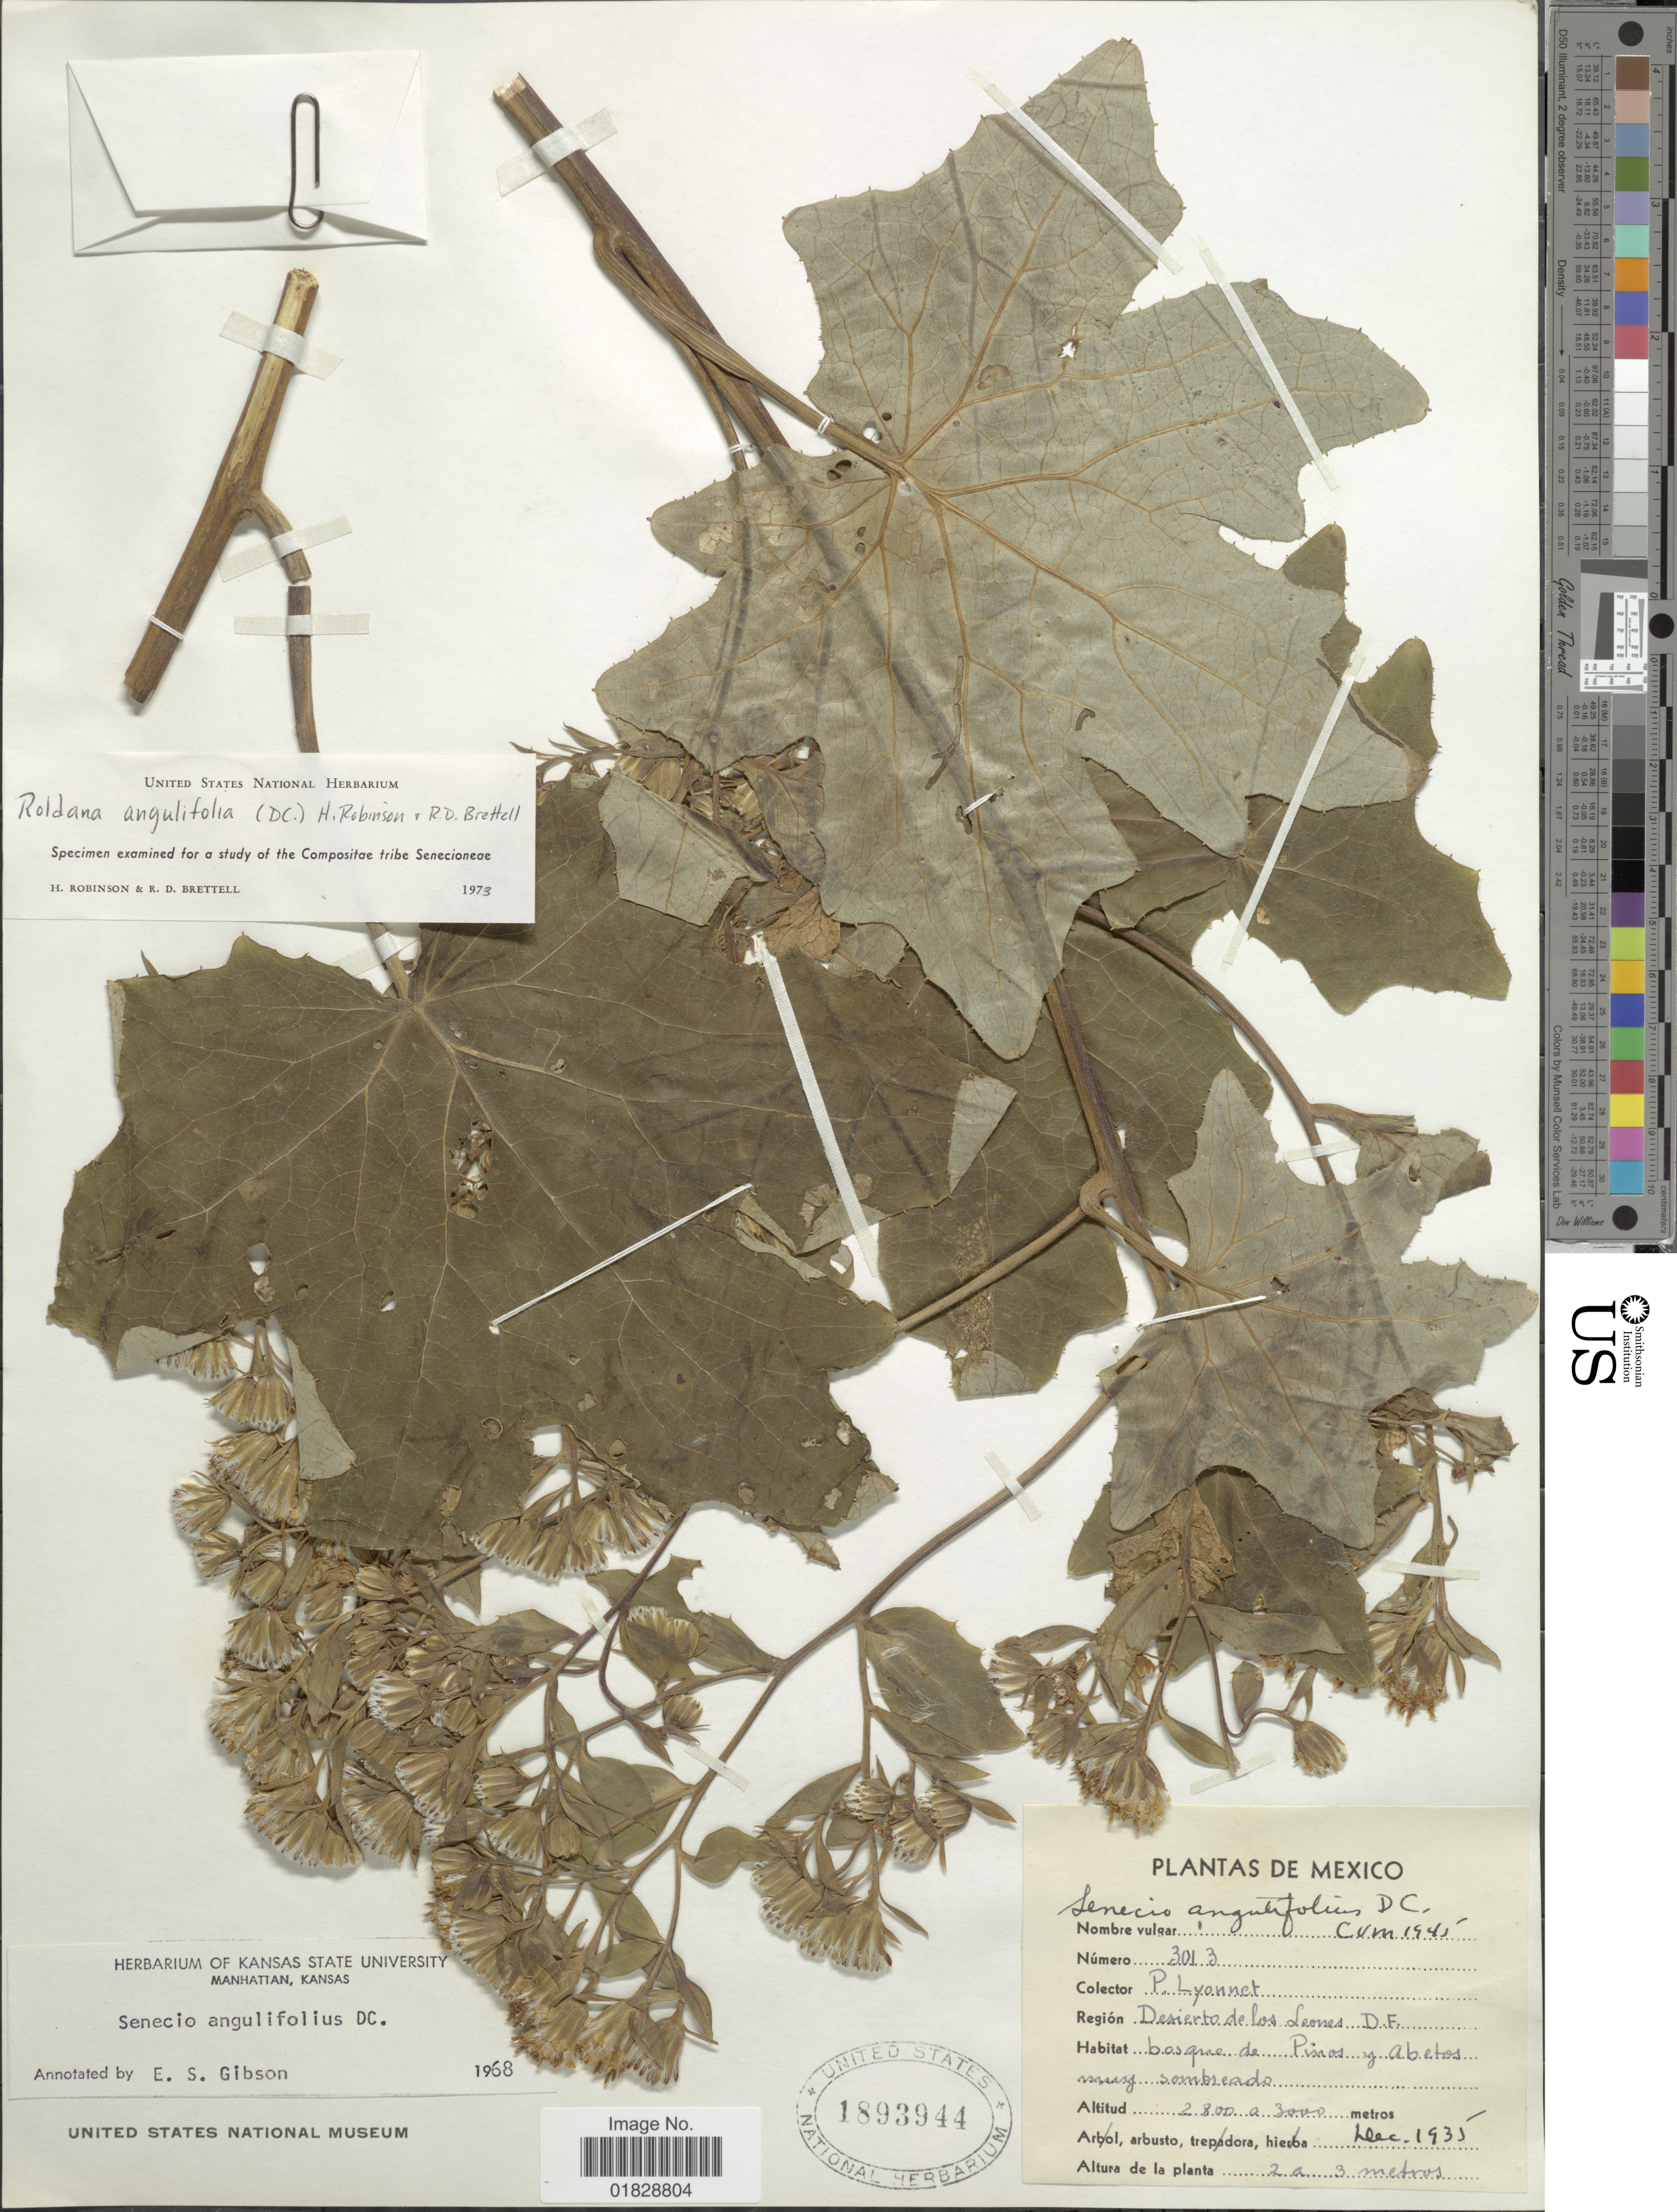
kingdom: Plantae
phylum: Tracheophyta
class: Magnoliopsida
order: Asterales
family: Asteraceae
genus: Roldana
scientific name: Roldana angulifolia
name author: (DC.) H. Rob. & Brettell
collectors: P. Lyonnet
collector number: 3013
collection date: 1935-12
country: Mexico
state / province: Distrito Federal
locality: Desierto de los Leones, D.F.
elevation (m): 2800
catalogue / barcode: US 1893944